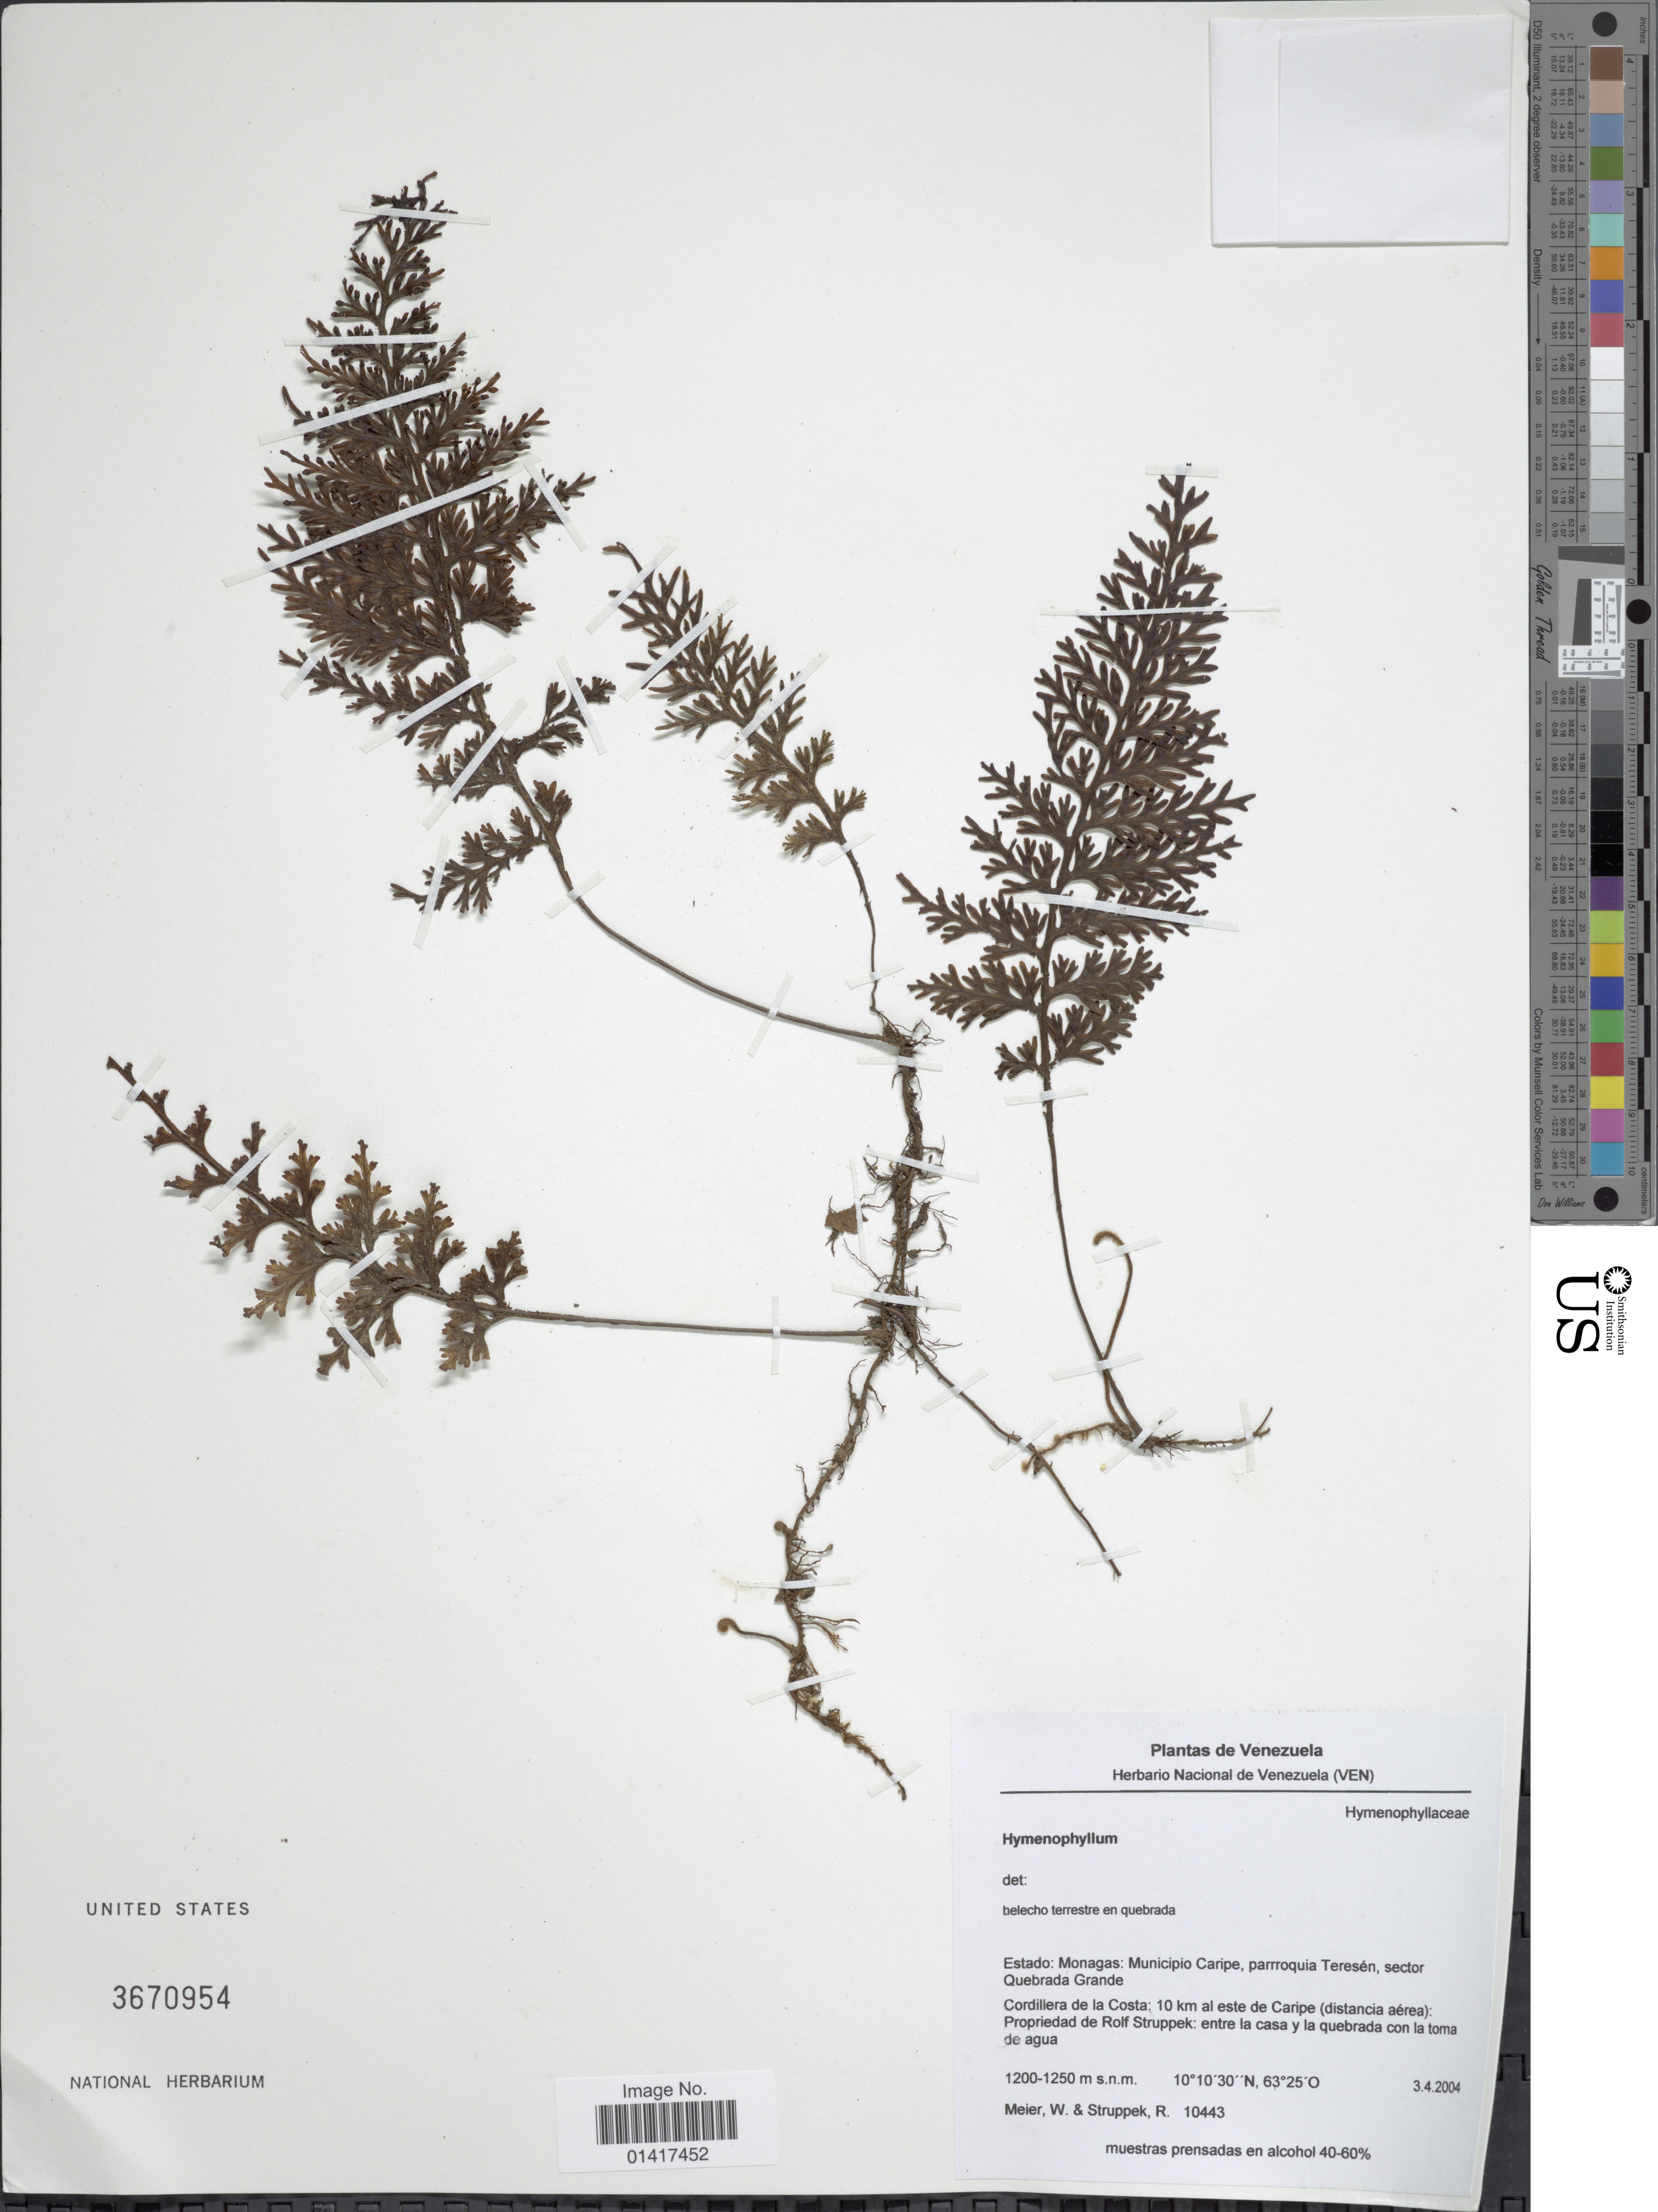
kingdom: Plantae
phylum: Tracheophyta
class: Polypodiopsida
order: Hymenophyllales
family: Hymenophyllaceae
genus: Hymenophyllum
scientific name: Hymenophyllum sp.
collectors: W. Meier & R. Struppek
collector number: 10443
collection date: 2004-04-03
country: Venezuela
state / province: Monagas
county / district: Caripe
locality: Estado: Monagas: Municipio caripe, parroquia Teresen, sector Quebrada Grande. Cordillera de la Costa: 10 km al este de Caripe (distancia aerea): Propriedad de Rolf Struppek: entre la casa y la quebrada con la toma de agua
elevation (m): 1200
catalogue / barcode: US 3670954